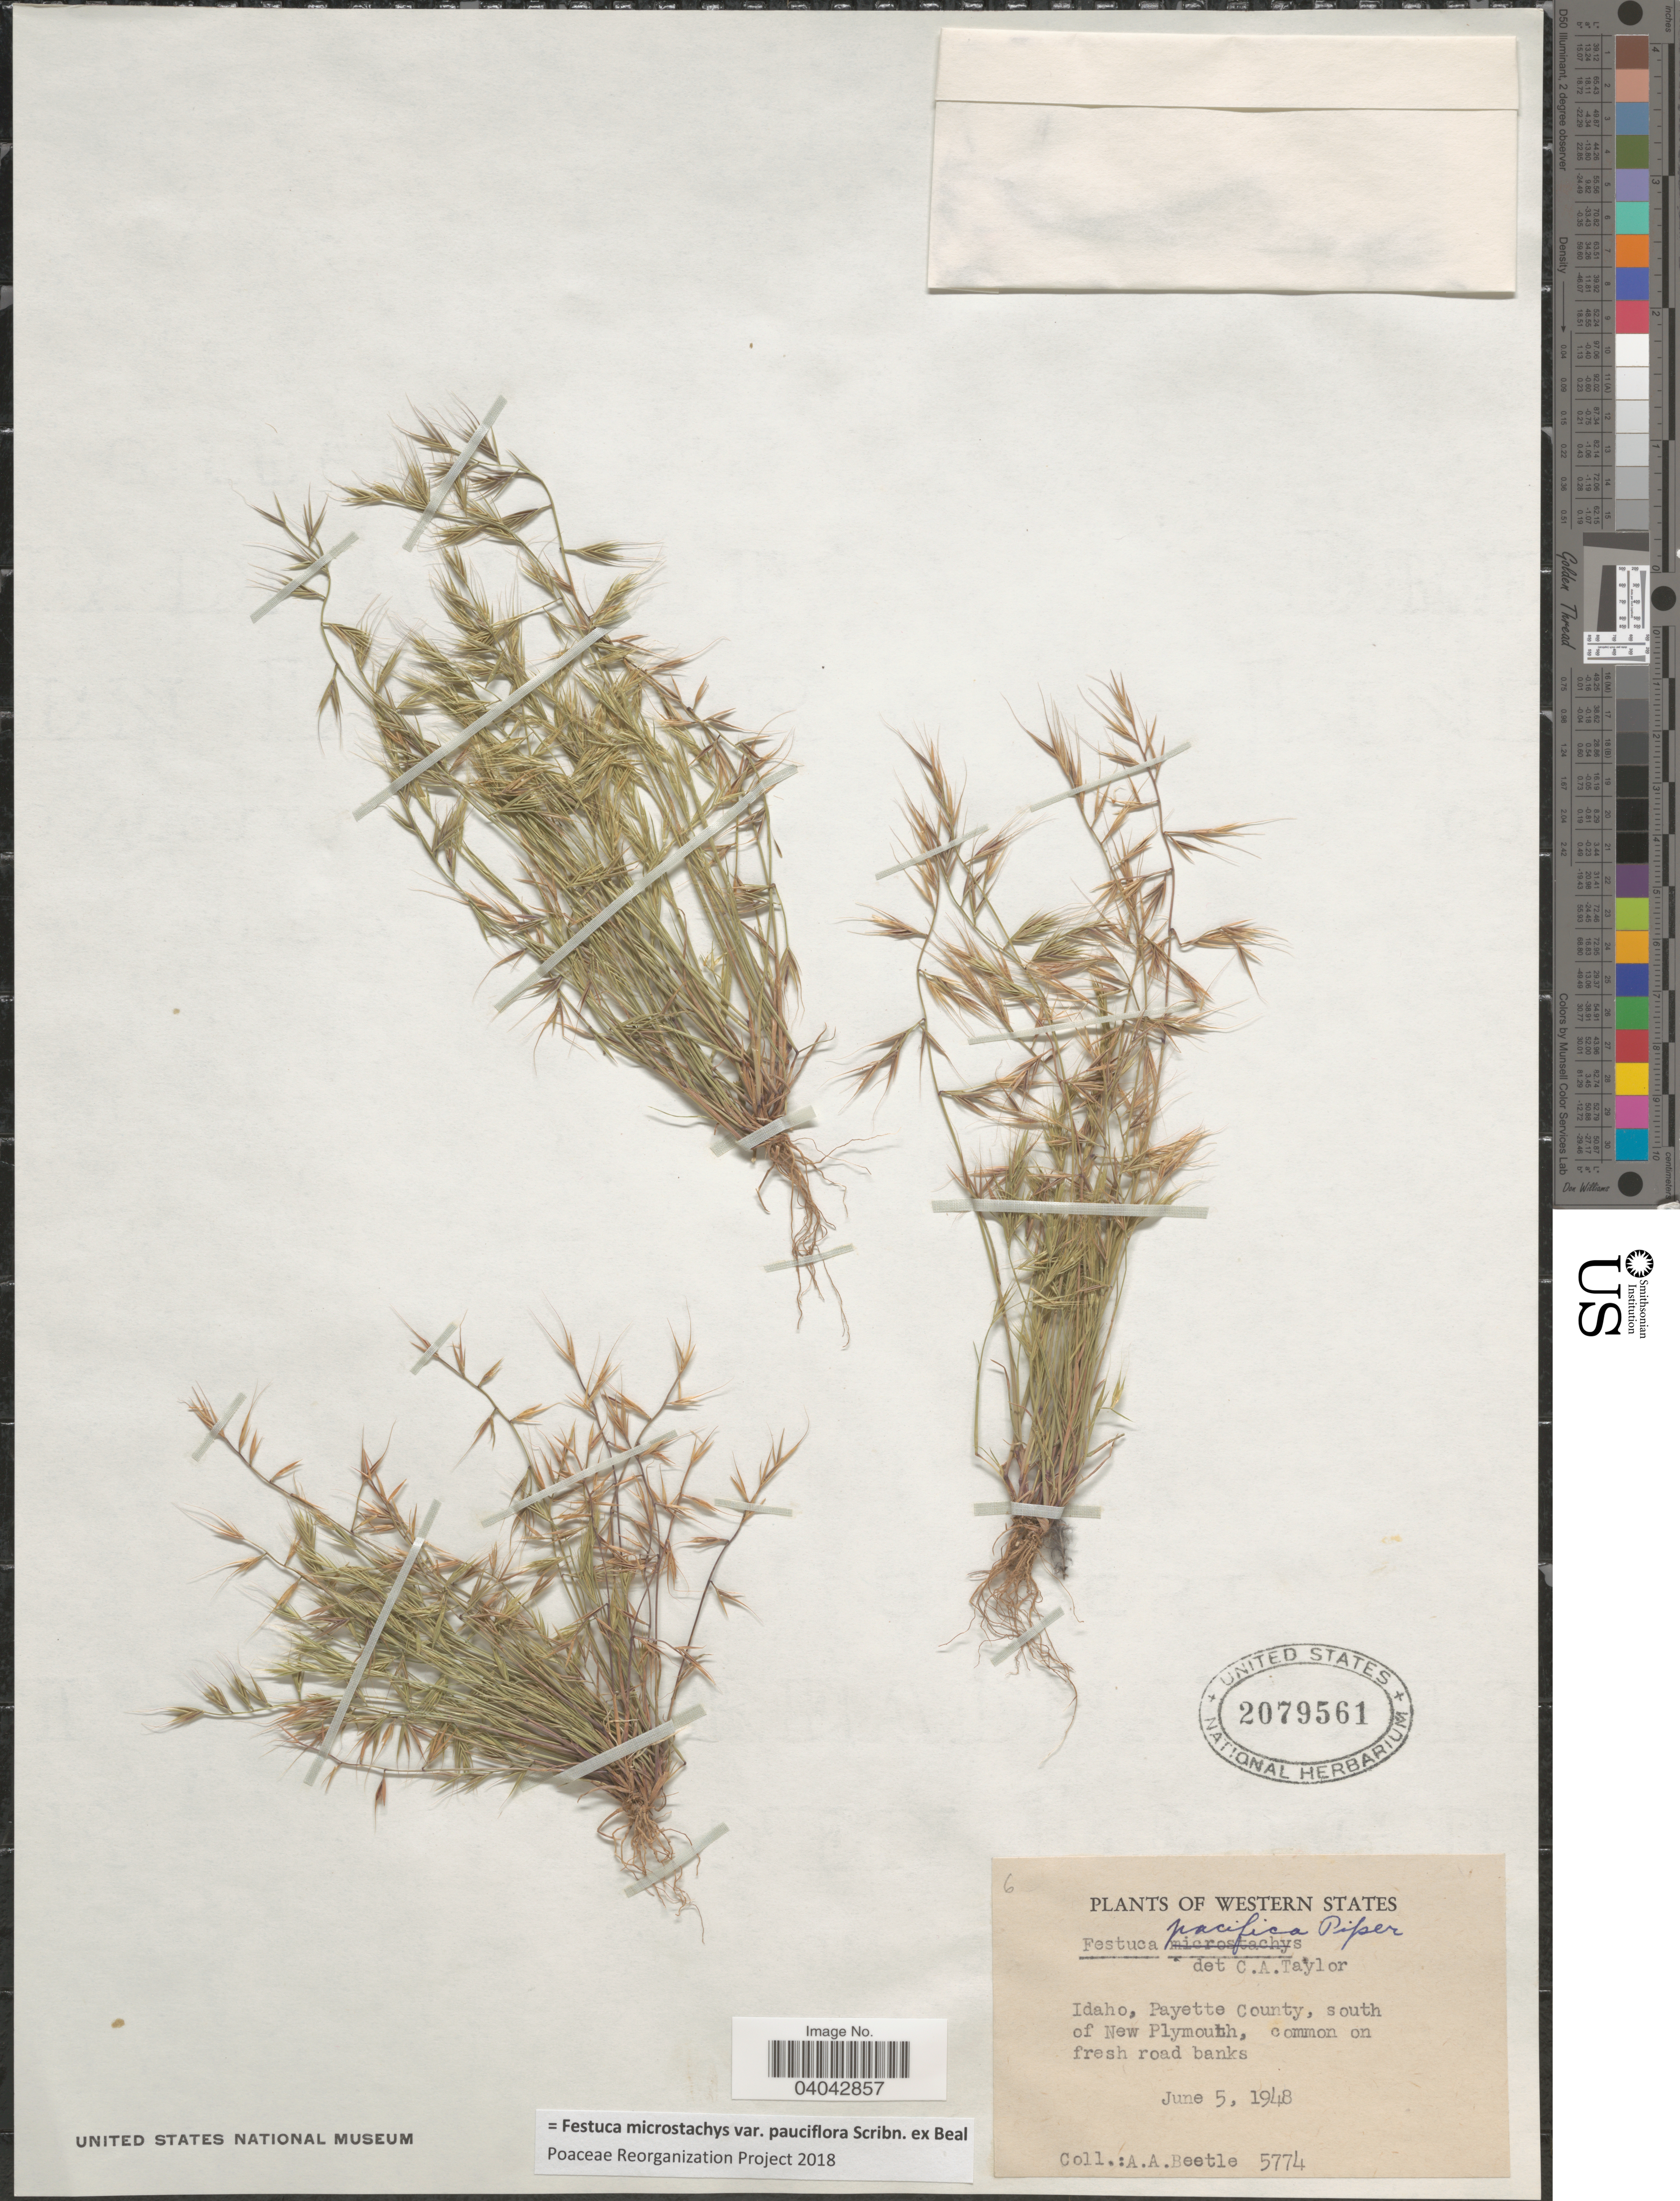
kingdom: Plantae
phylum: Tracheophyta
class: Liliopsida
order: Poales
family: Poaceae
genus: Festuca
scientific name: Festuca microstachys var. pauciflora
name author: Scribn. ex W.J. Beal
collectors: A. A. Beetle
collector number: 5774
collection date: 1948-06-05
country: United States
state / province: Idaho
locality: Western States. Payette County, south of New Plymouth.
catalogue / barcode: US 2079561